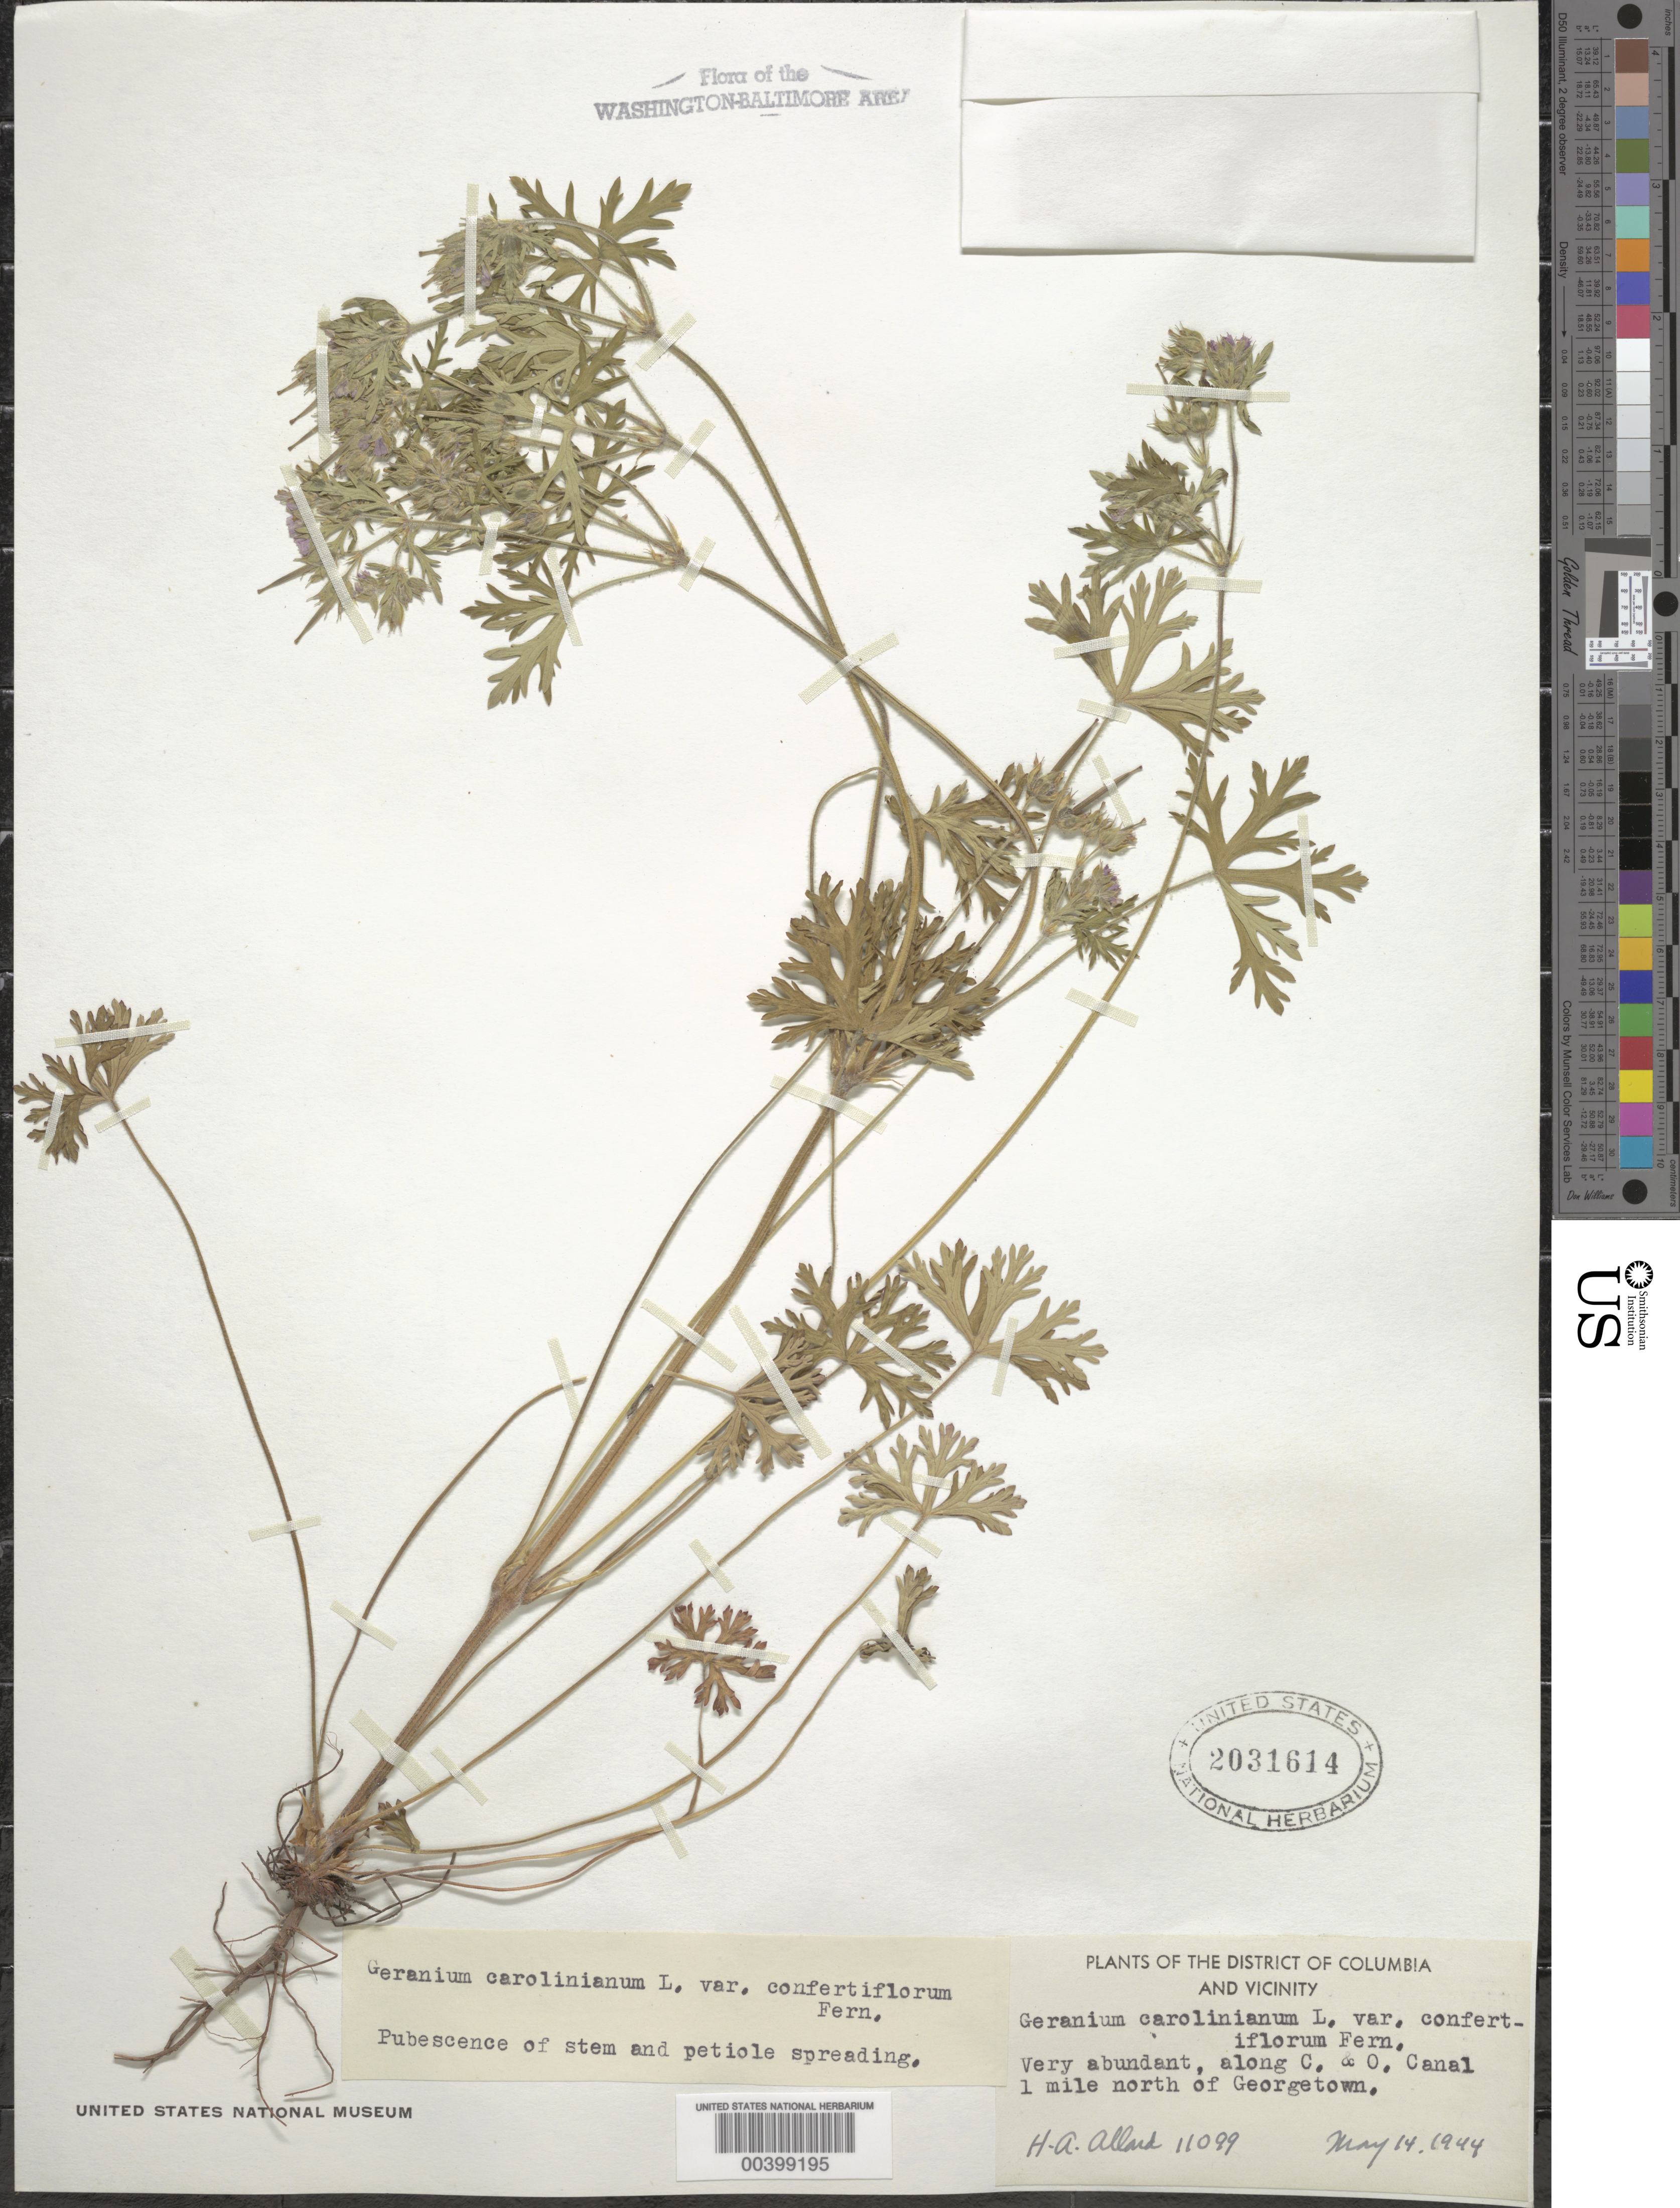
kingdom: Plantae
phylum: Tracheophyta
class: Magnoliopsida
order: Geraniales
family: Geraniaceae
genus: Geranium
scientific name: Geranium carolinianum var. confertiflorum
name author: Fernald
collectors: H. A. Allard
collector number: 11099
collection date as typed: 14 May 1944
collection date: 1944-05-14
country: United States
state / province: District of Columbia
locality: C. and O. Canal between Key Bridge and Chain Bridge C. and O. Canal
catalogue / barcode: US 2031614